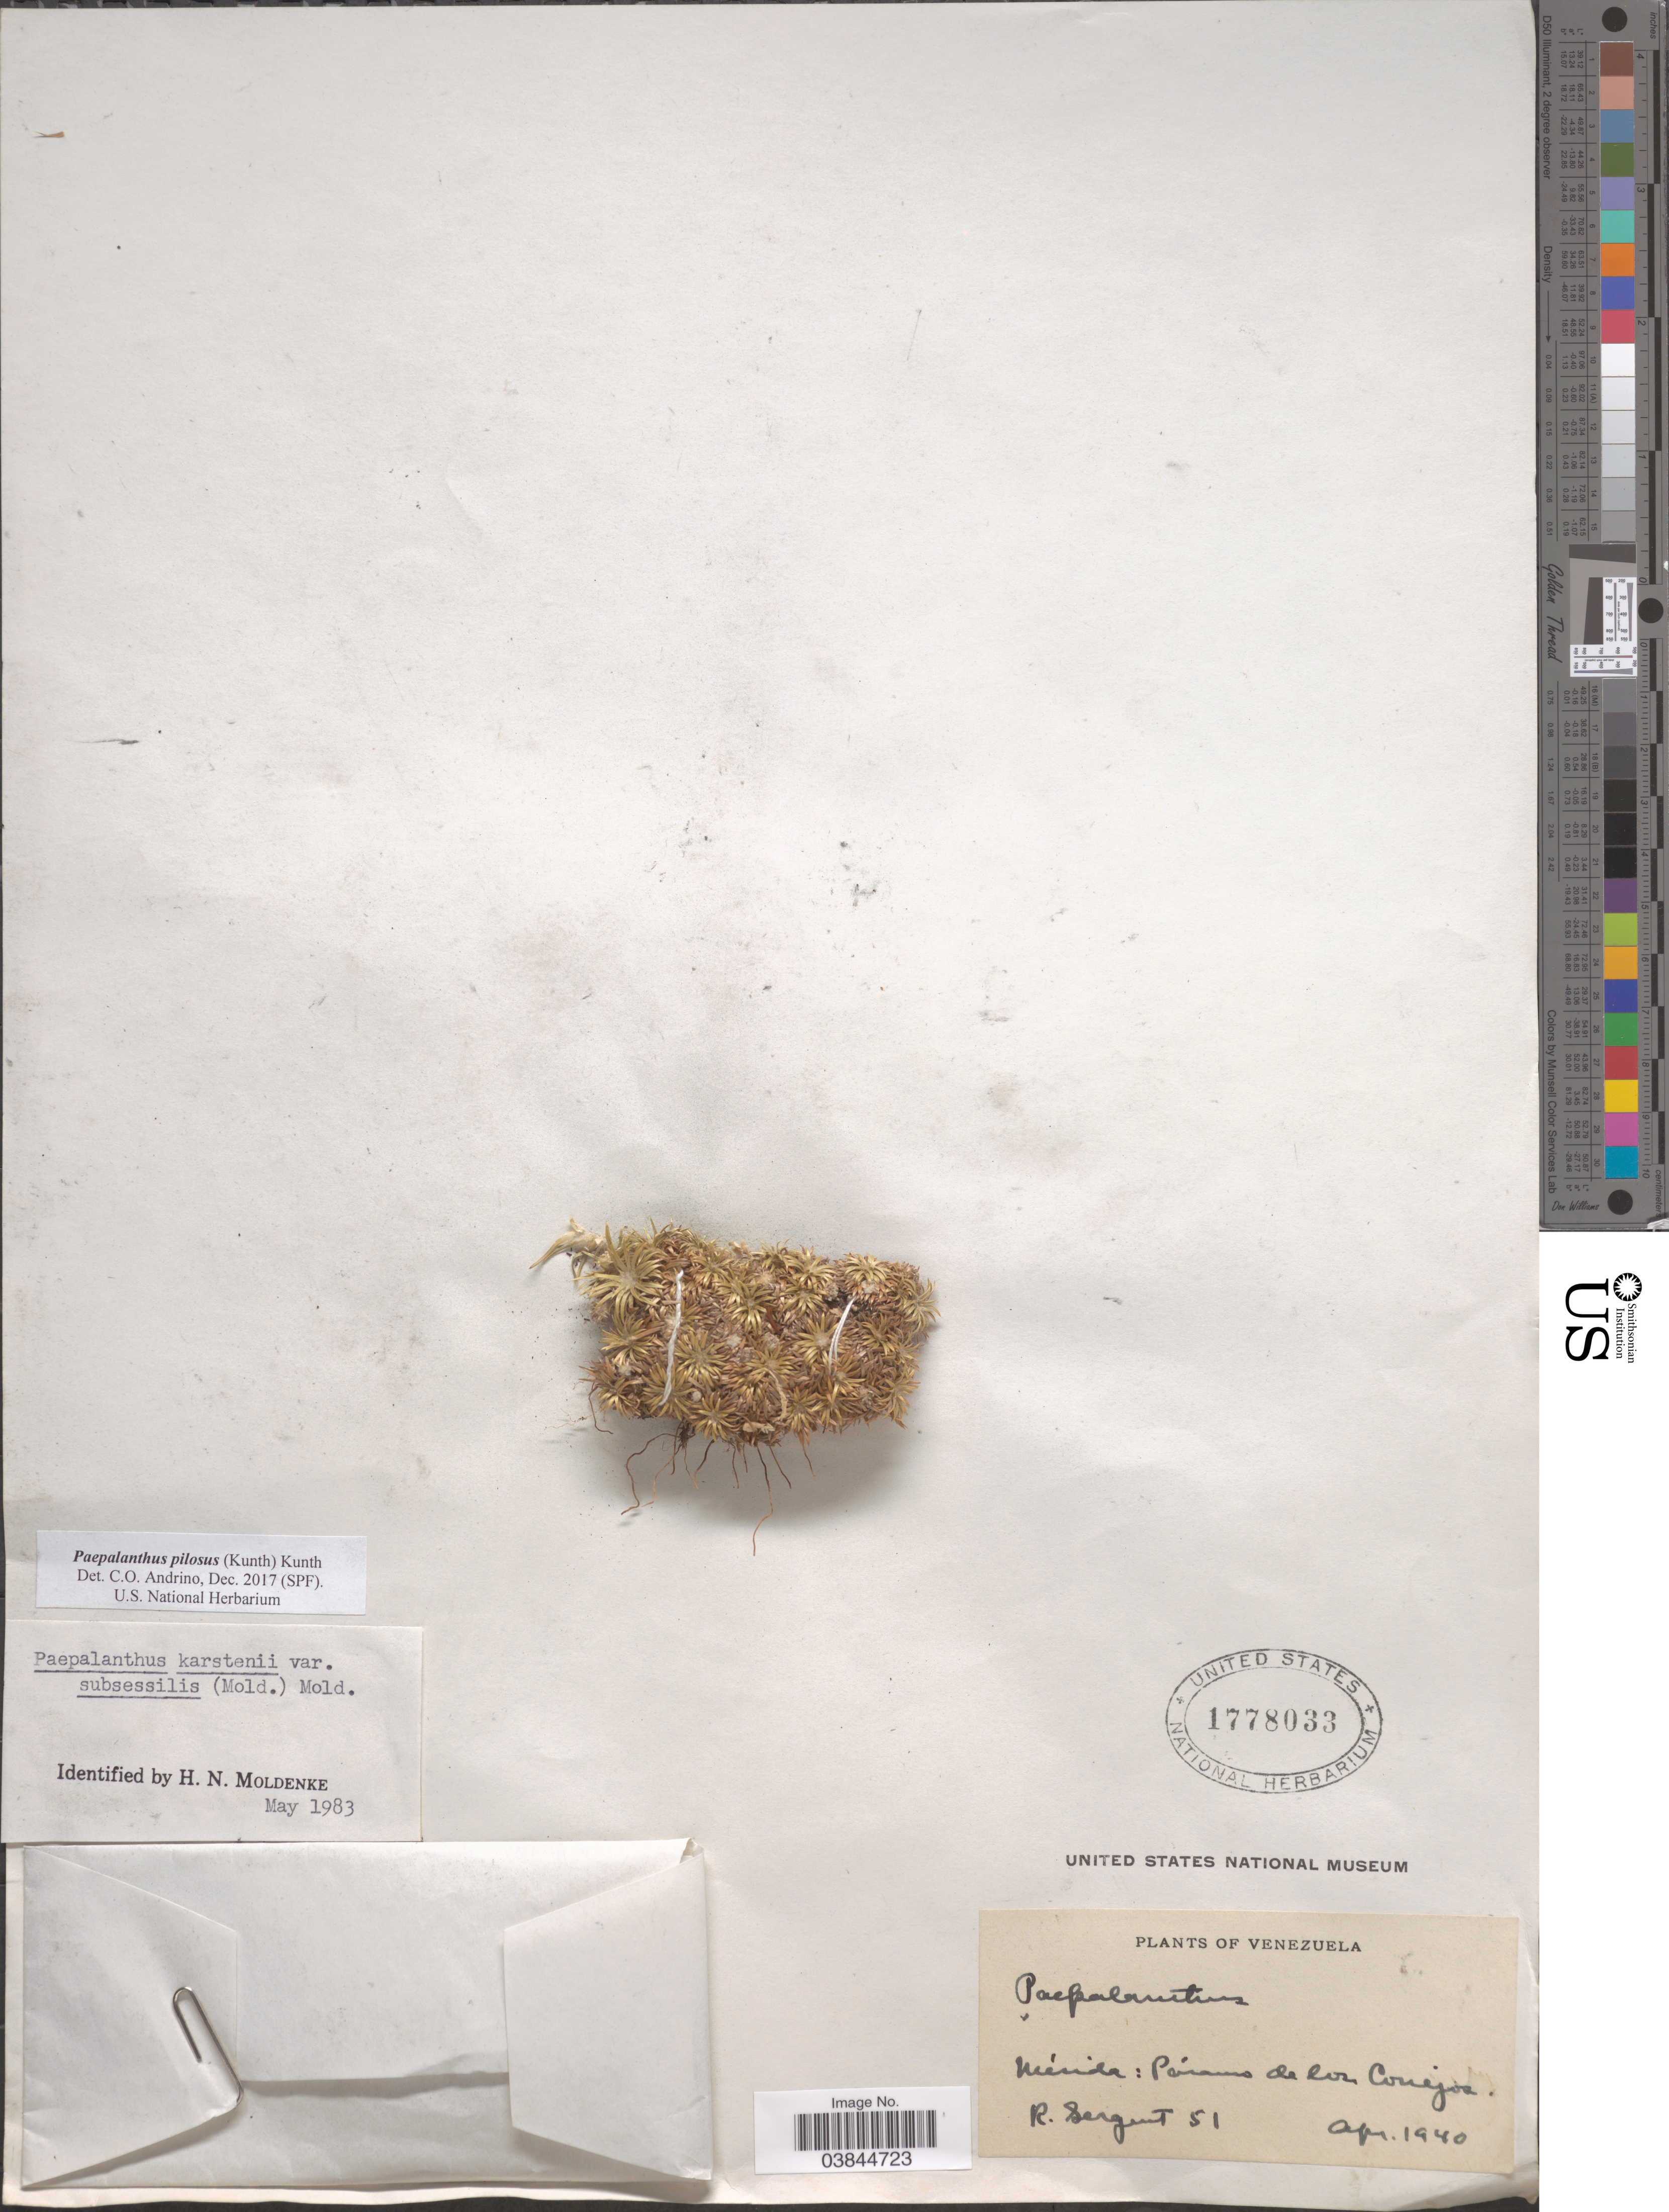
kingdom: Plantae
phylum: Tracheophyta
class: Liliopsida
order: Poales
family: Eriocaulaceae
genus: Paepalanthus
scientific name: Paepalanthus pilosus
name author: (Kunth) Kunth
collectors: R. Sergent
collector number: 51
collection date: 1940-04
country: Venezuela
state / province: Merida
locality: Páramo de los Cornejos.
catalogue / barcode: US 1778033